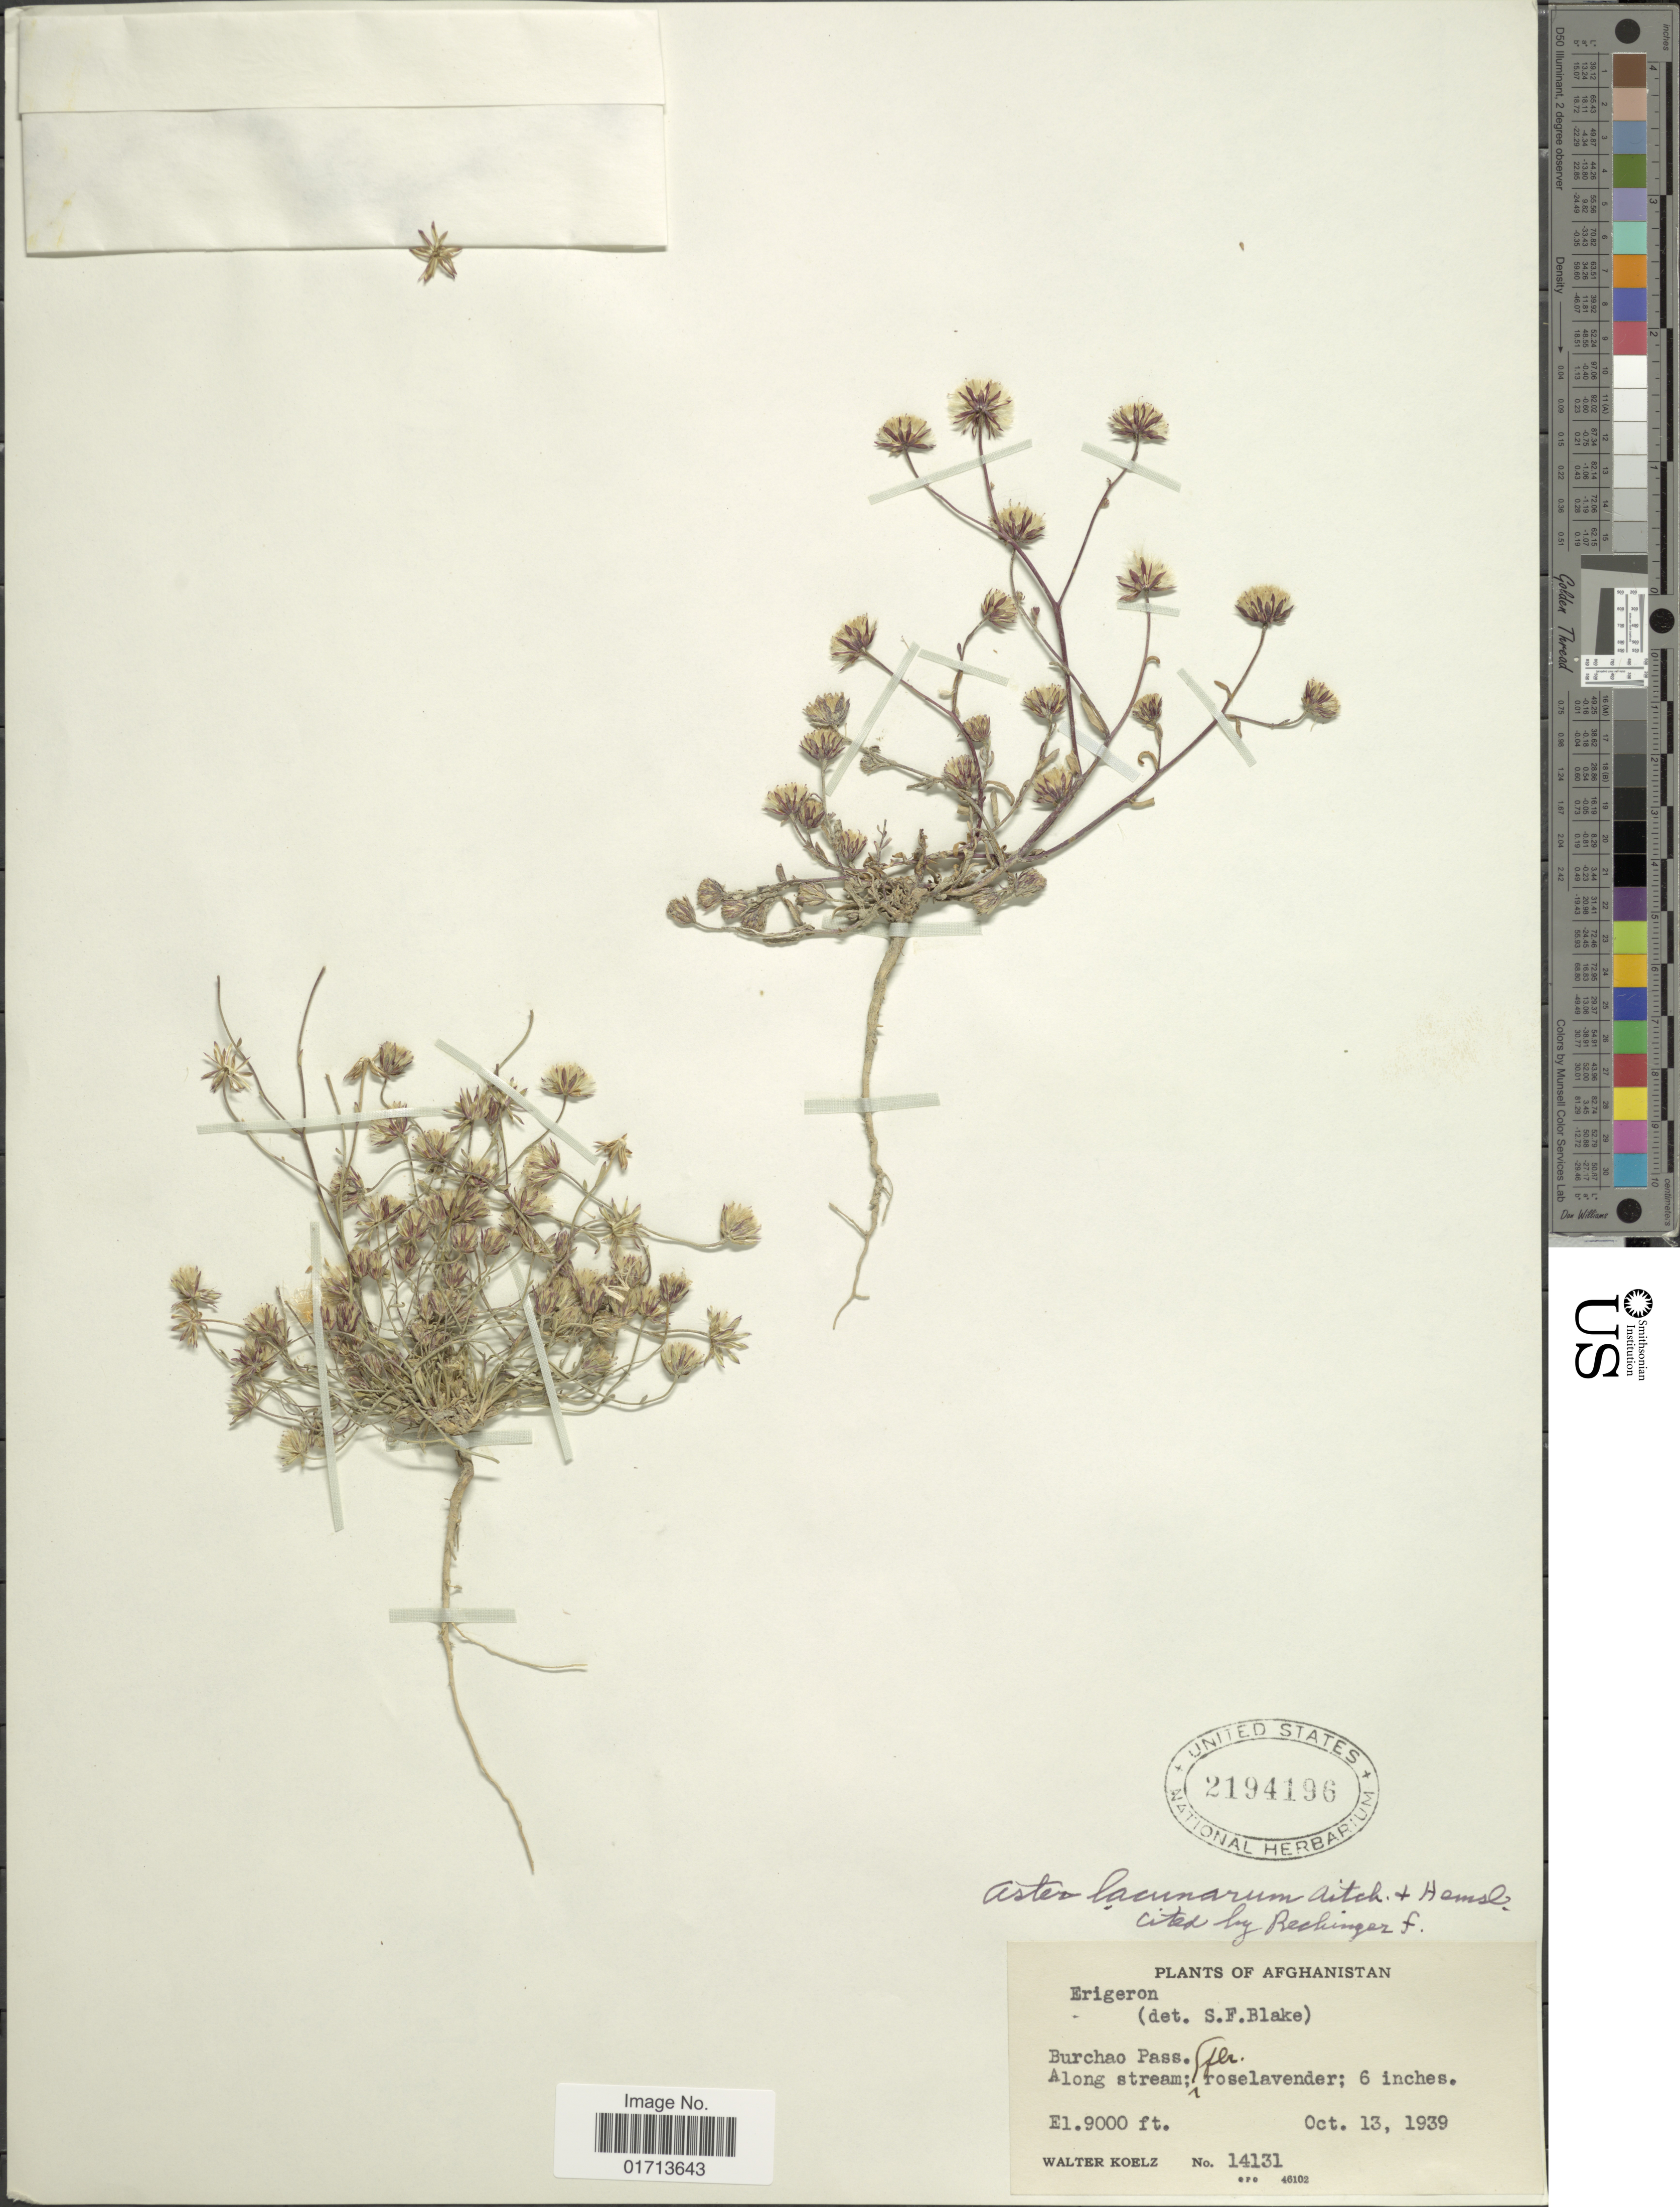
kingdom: Plantae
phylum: Tracheophyta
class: Magnoliopsida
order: Asterales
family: Asteraceae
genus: Aster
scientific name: Aster lacunarum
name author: Aitch. & Hemsl.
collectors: W. N. Koelz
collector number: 14131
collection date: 1939-10-13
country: Afghanistan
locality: Burchao Pass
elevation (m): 2743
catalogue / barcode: US 2194196